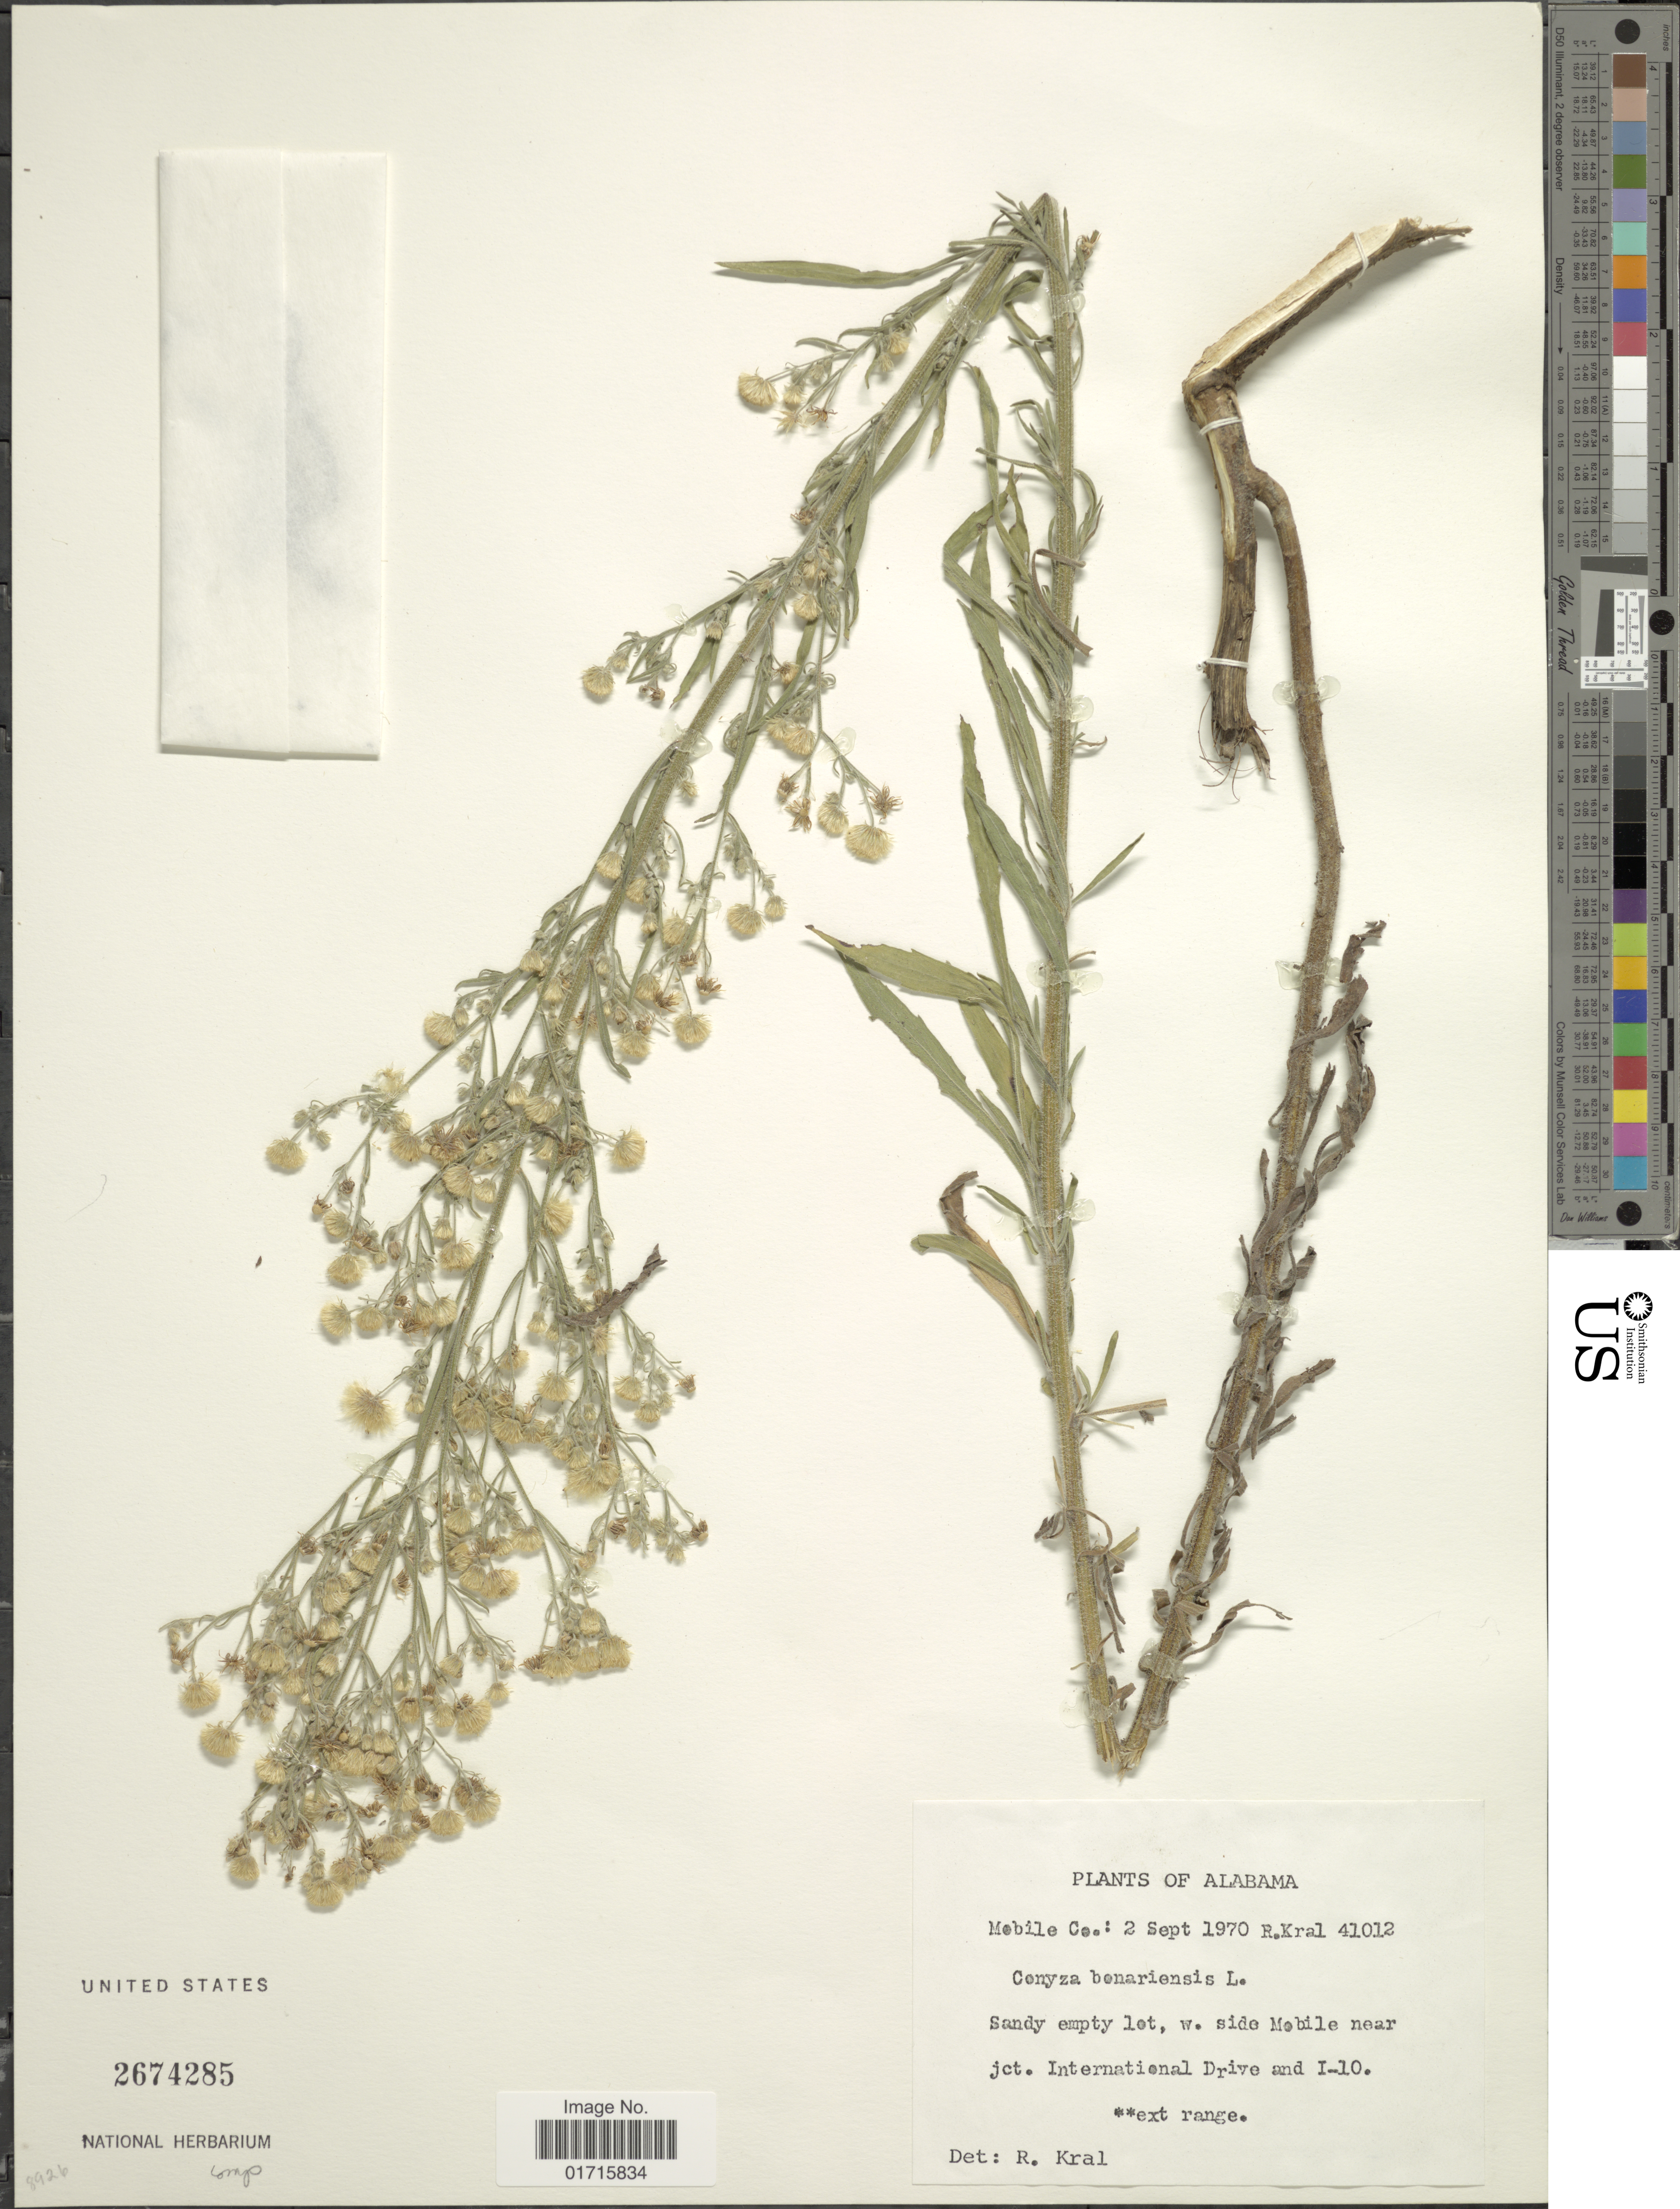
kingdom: Plantae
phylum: Tracheophyta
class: Magnoliopsida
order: Asterales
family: Asteraceae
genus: Conyza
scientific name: Conyza bonariensis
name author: (L.) Cronq.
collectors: R. Kral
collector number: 41012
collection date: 1970-09-02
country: United States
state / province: Alabama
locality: Alabama. Mobile Co.: Sandy empty lot, w. side Mobile near jct. International Drive and I-10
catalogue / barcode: US 2674285